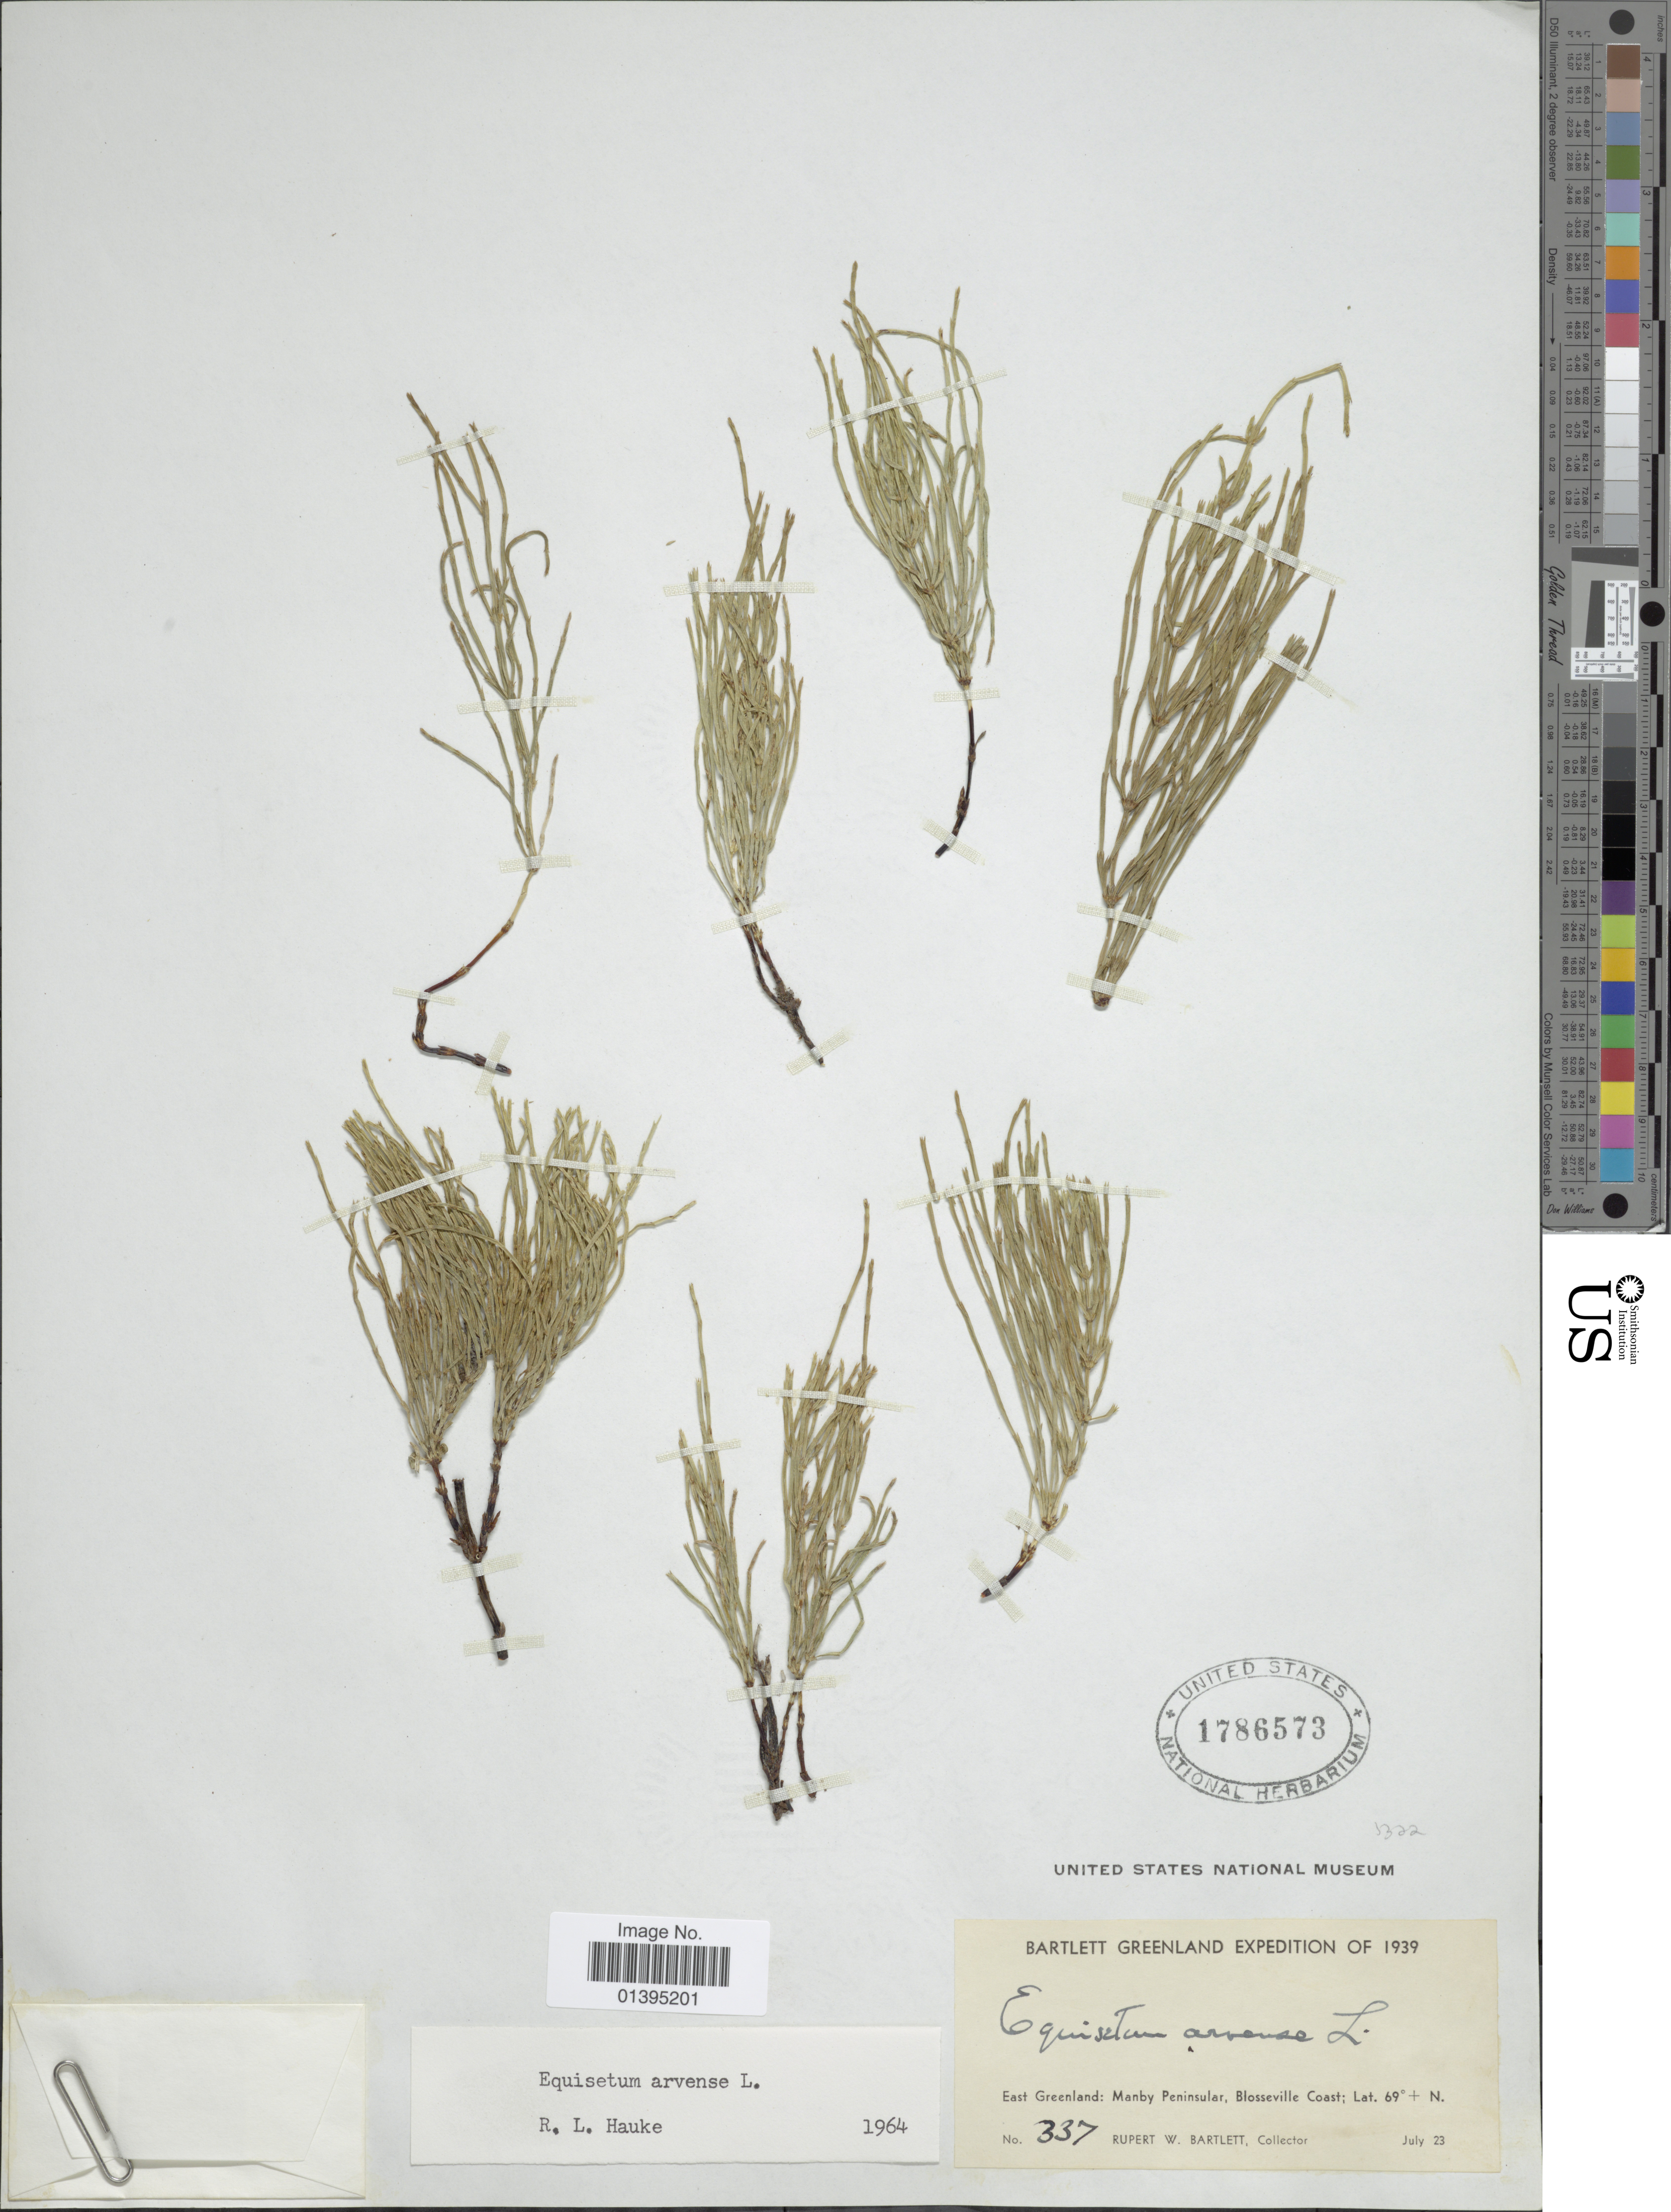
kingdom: Plantae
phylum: Tracheophyta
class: Polypodiopsida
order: Equisetales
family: Equisetaceae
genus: Equisetum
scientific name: Equisetum arvense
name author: L.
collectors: R. W. Bartlett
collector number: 337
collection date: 1939-07-23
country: Greenland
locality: East Greenland: Manby Peninsula, Blosseville Coast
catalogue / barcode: US 1786573